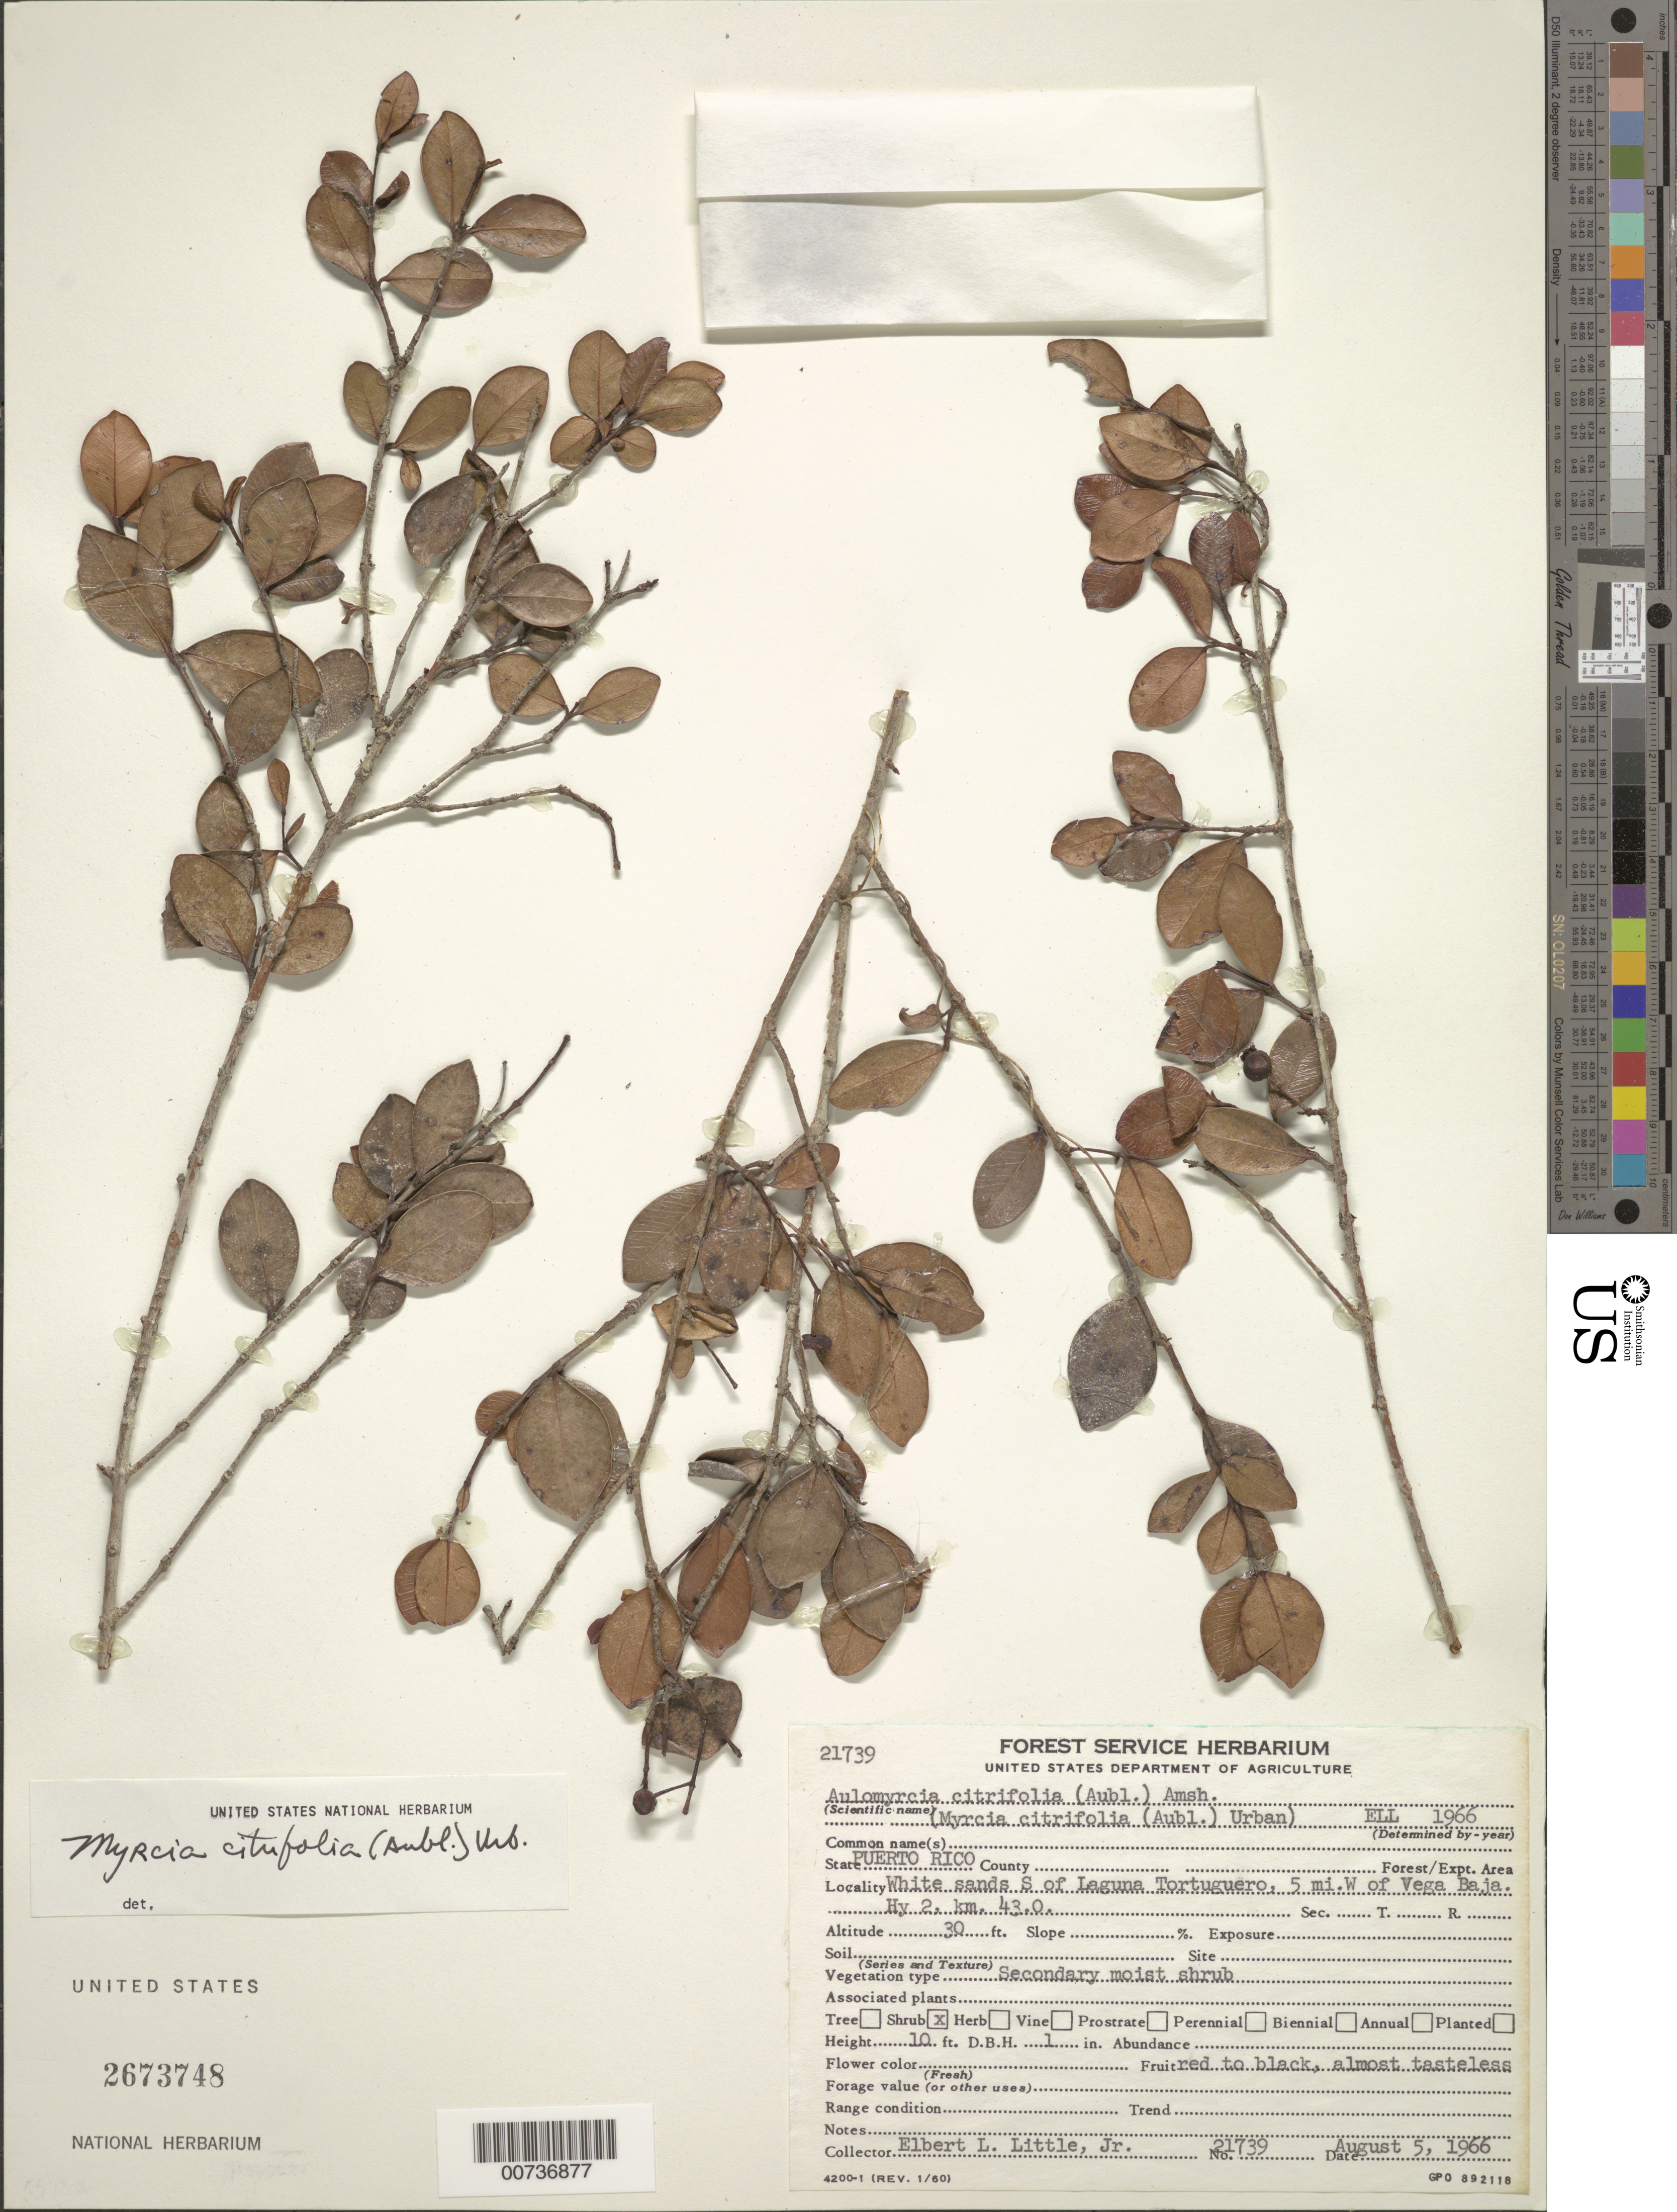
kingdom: Plantae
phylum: Tracheophyta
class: Magnoliopsida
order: Myrtales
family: Myrtaceae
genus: Myrcia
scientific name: Myrcia citrifolia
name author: (Aubl.) Urb.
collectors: E. L. Little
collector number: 21739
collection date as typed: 05 Aug 1966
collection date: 1966-08-05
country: Puerto Rico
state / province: Manatí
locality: South of Laguna Tortuguero, 5 miles W of Vega Baja Hy. 2 km 43.0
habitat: Secondary moist shrub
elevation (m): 9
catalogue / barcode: US 2673748